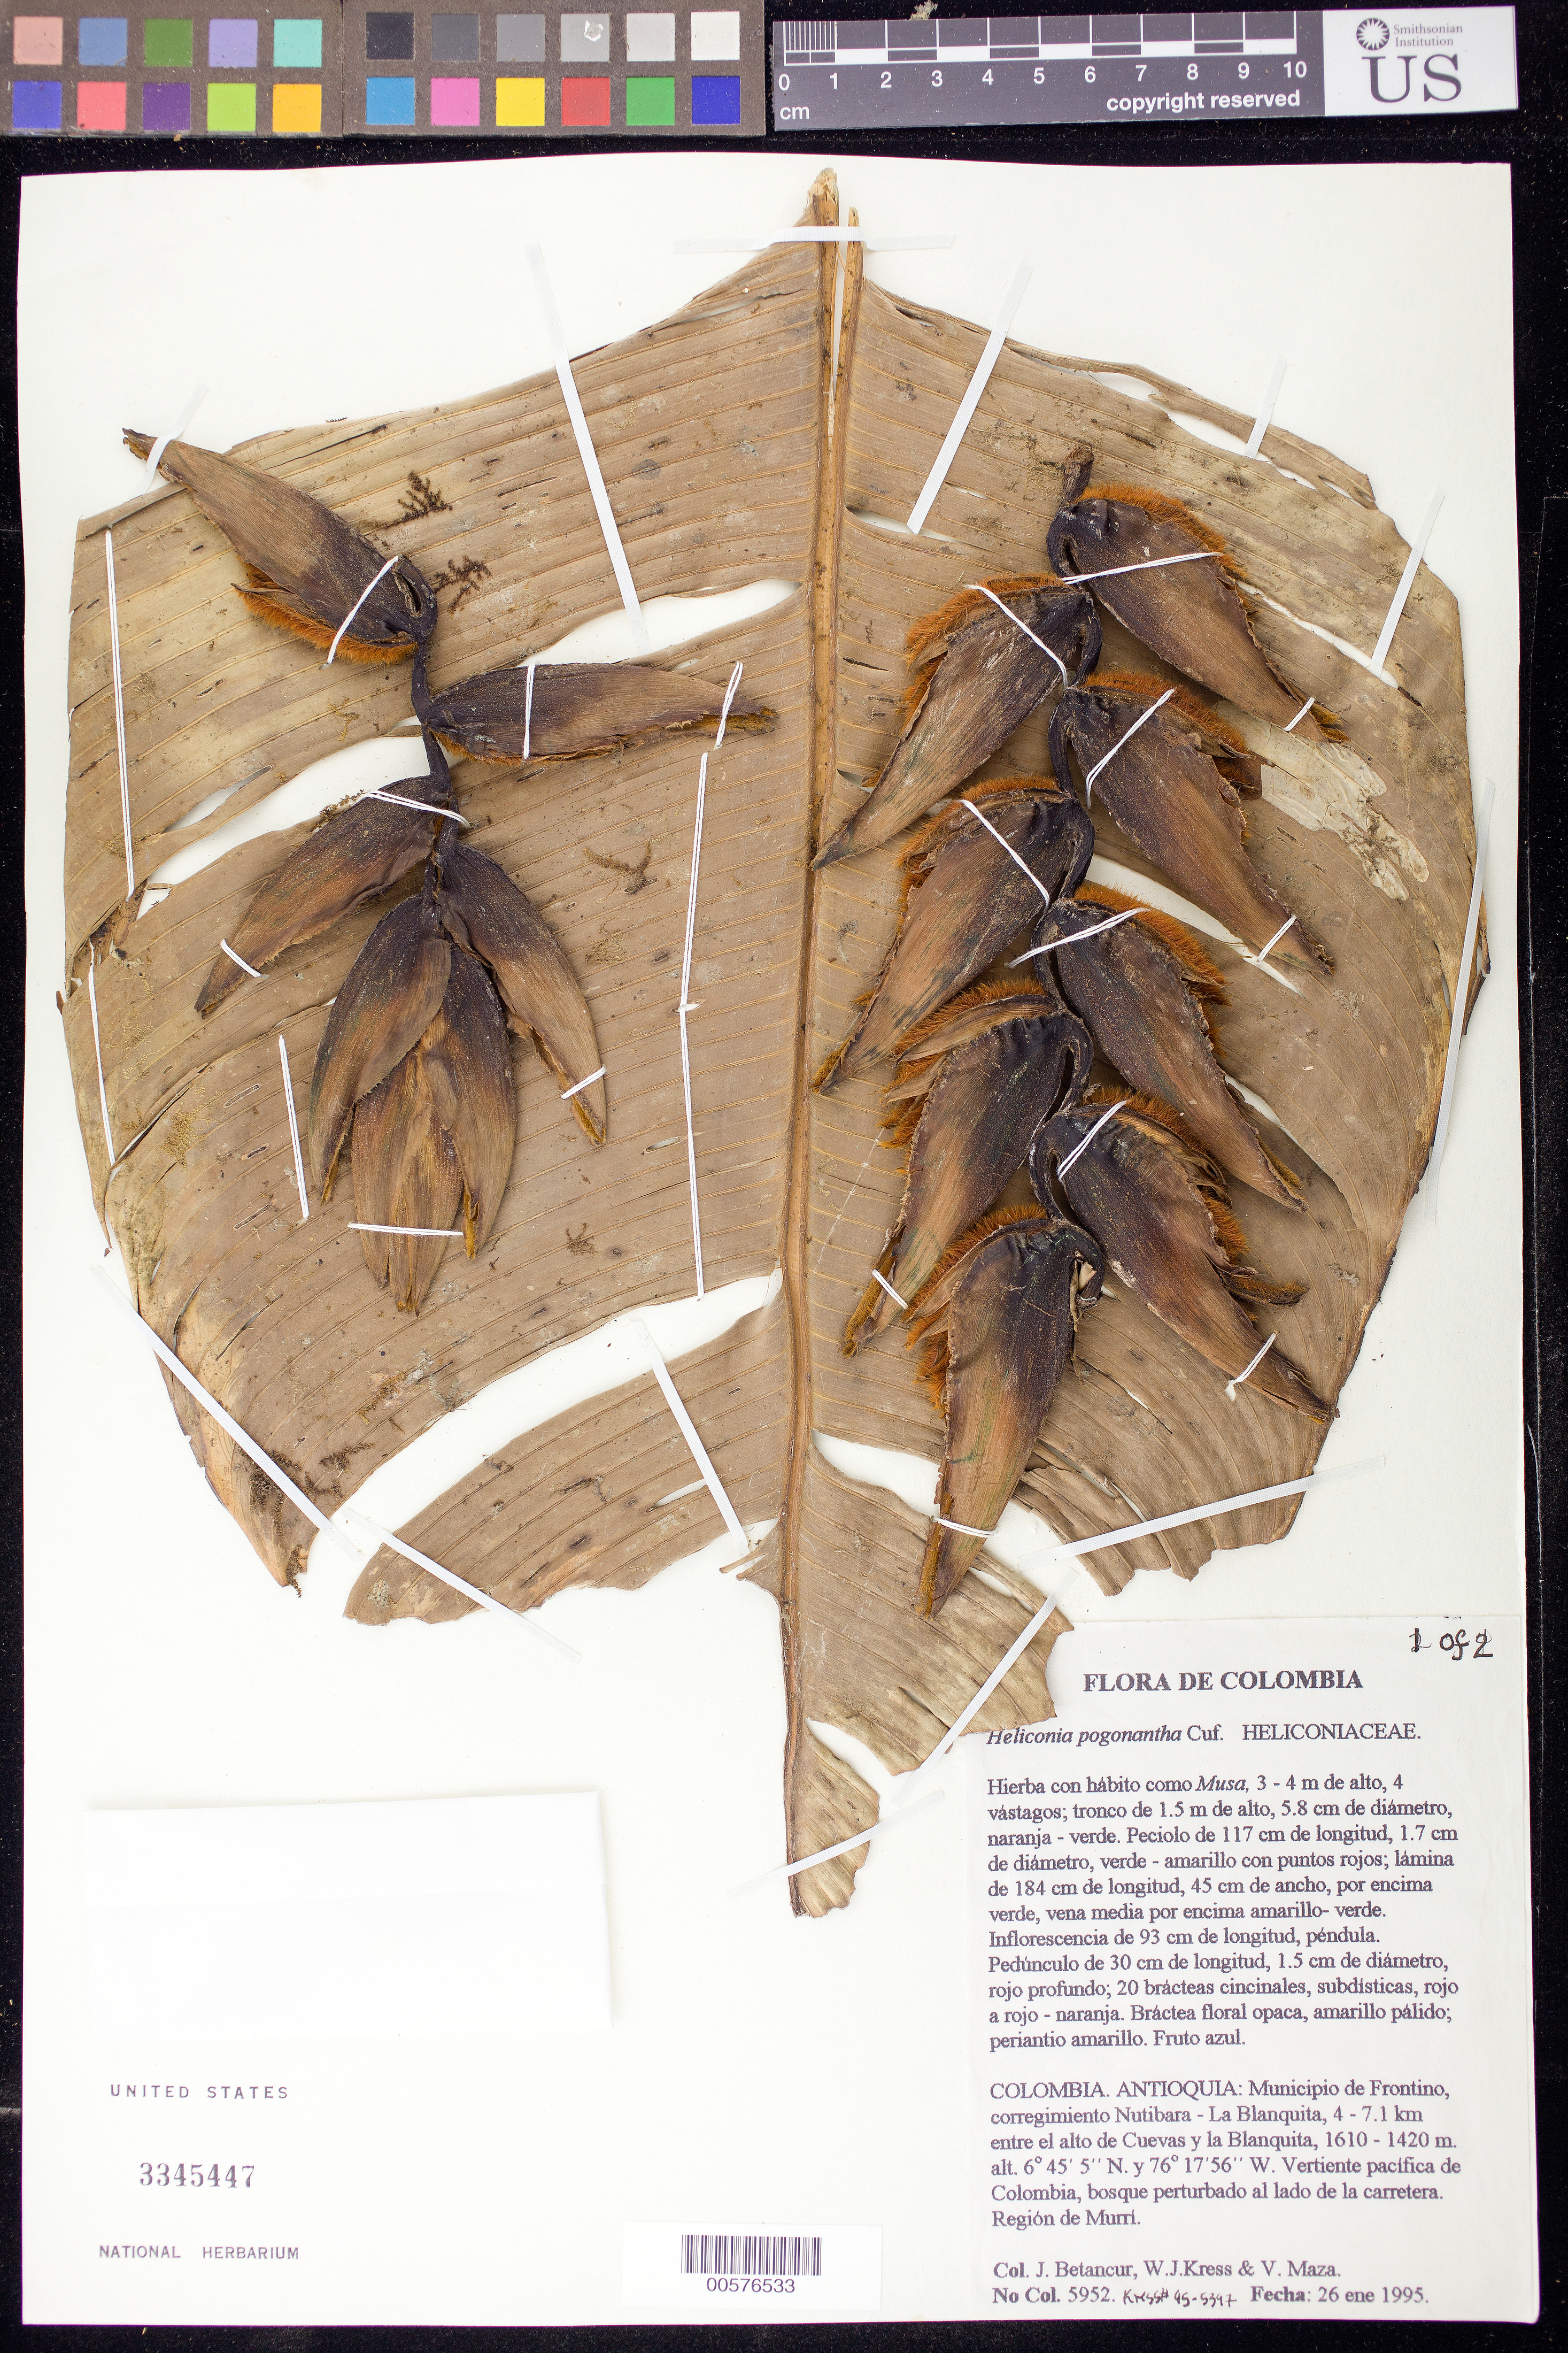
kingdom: Plantae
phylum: Tracheophyta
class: Liliopsida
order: Zingiberales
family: Heliconiaceae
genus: Heliconia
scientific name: Heliconia pogonantha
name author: Cufod.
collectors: J. C. Betancur, W. J. Kress & V. Maza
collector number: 5952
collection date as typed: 26 Jan 1995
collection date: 1995-01-26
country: Colombia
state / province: Antioquia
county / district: Frontino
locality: Road between Nutibara and La Blanquita, 17 km from Nutibara.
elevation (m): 1615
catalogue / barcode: US 3345447